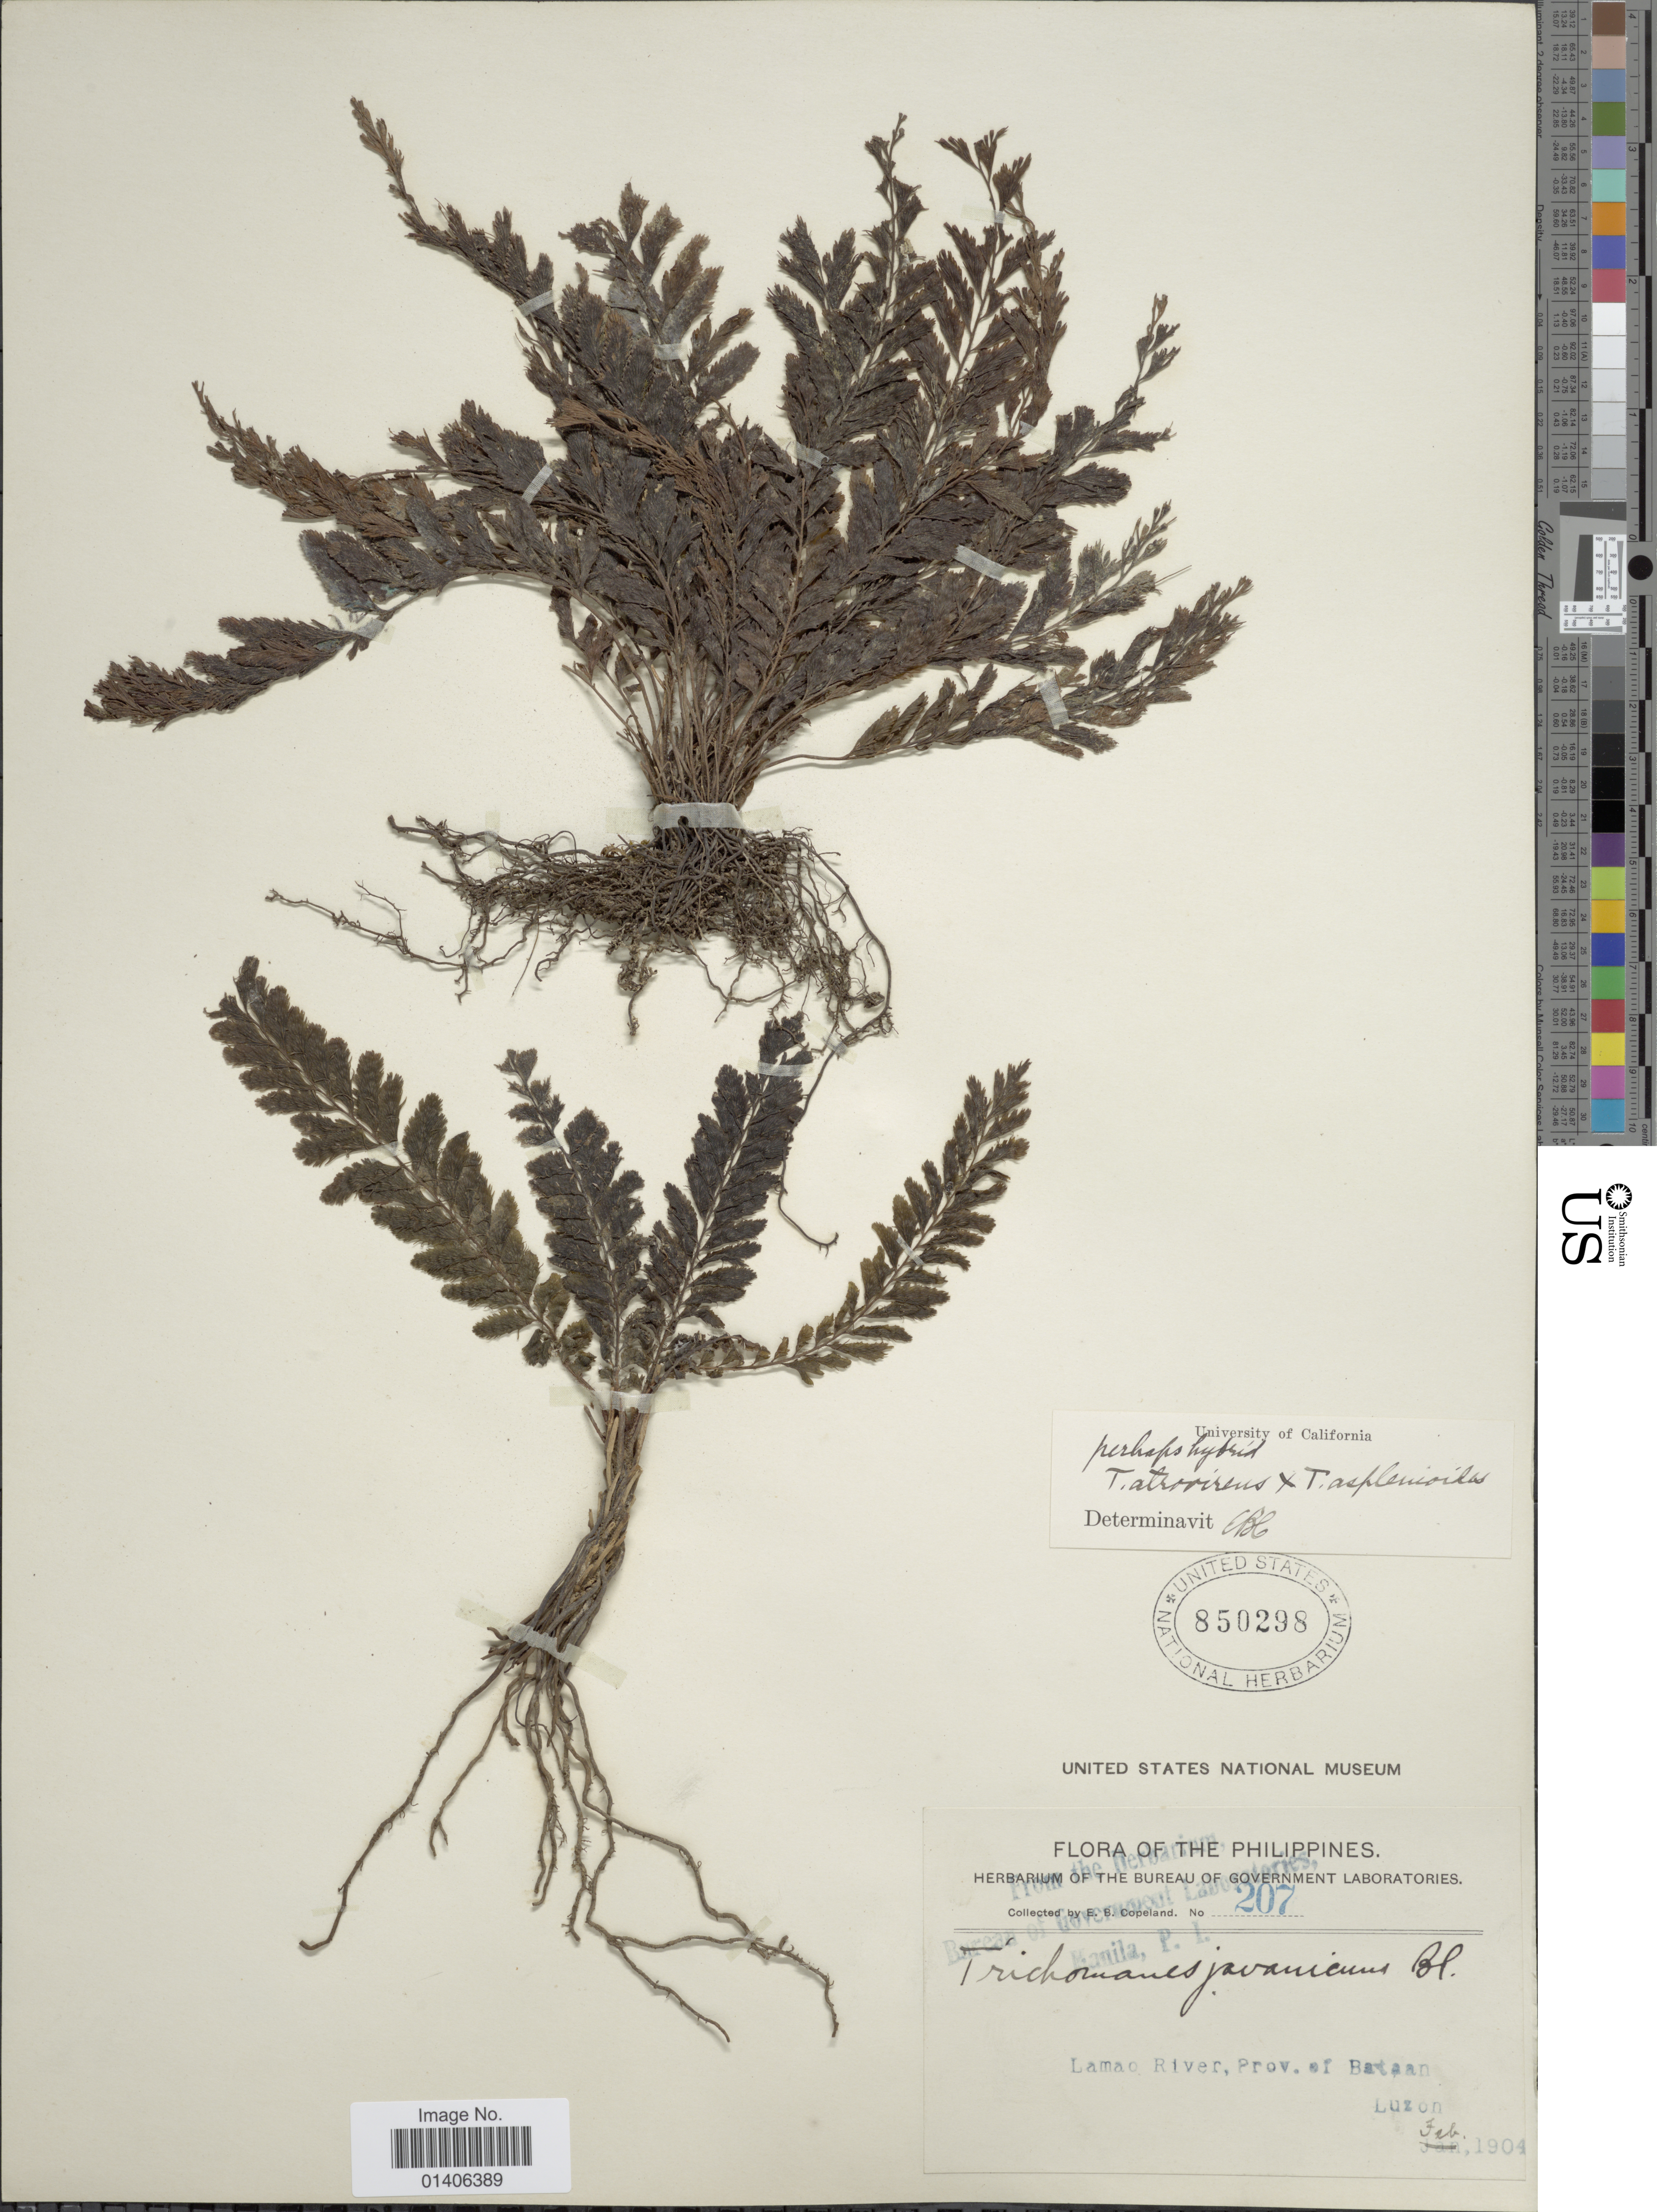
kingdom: Plantae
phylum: Tracheophyta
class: Polypodiopsida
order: Hymenophyllales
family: Hymenophyllaceae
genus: Cephalomanes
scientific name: Cephalomanes atrovirens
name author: C. Presl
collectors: E. B. Copeland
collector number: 207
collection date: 1904-02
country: Philippines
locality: Lamao River, Prov. of Bataan, Luzon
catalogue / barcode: US 850298